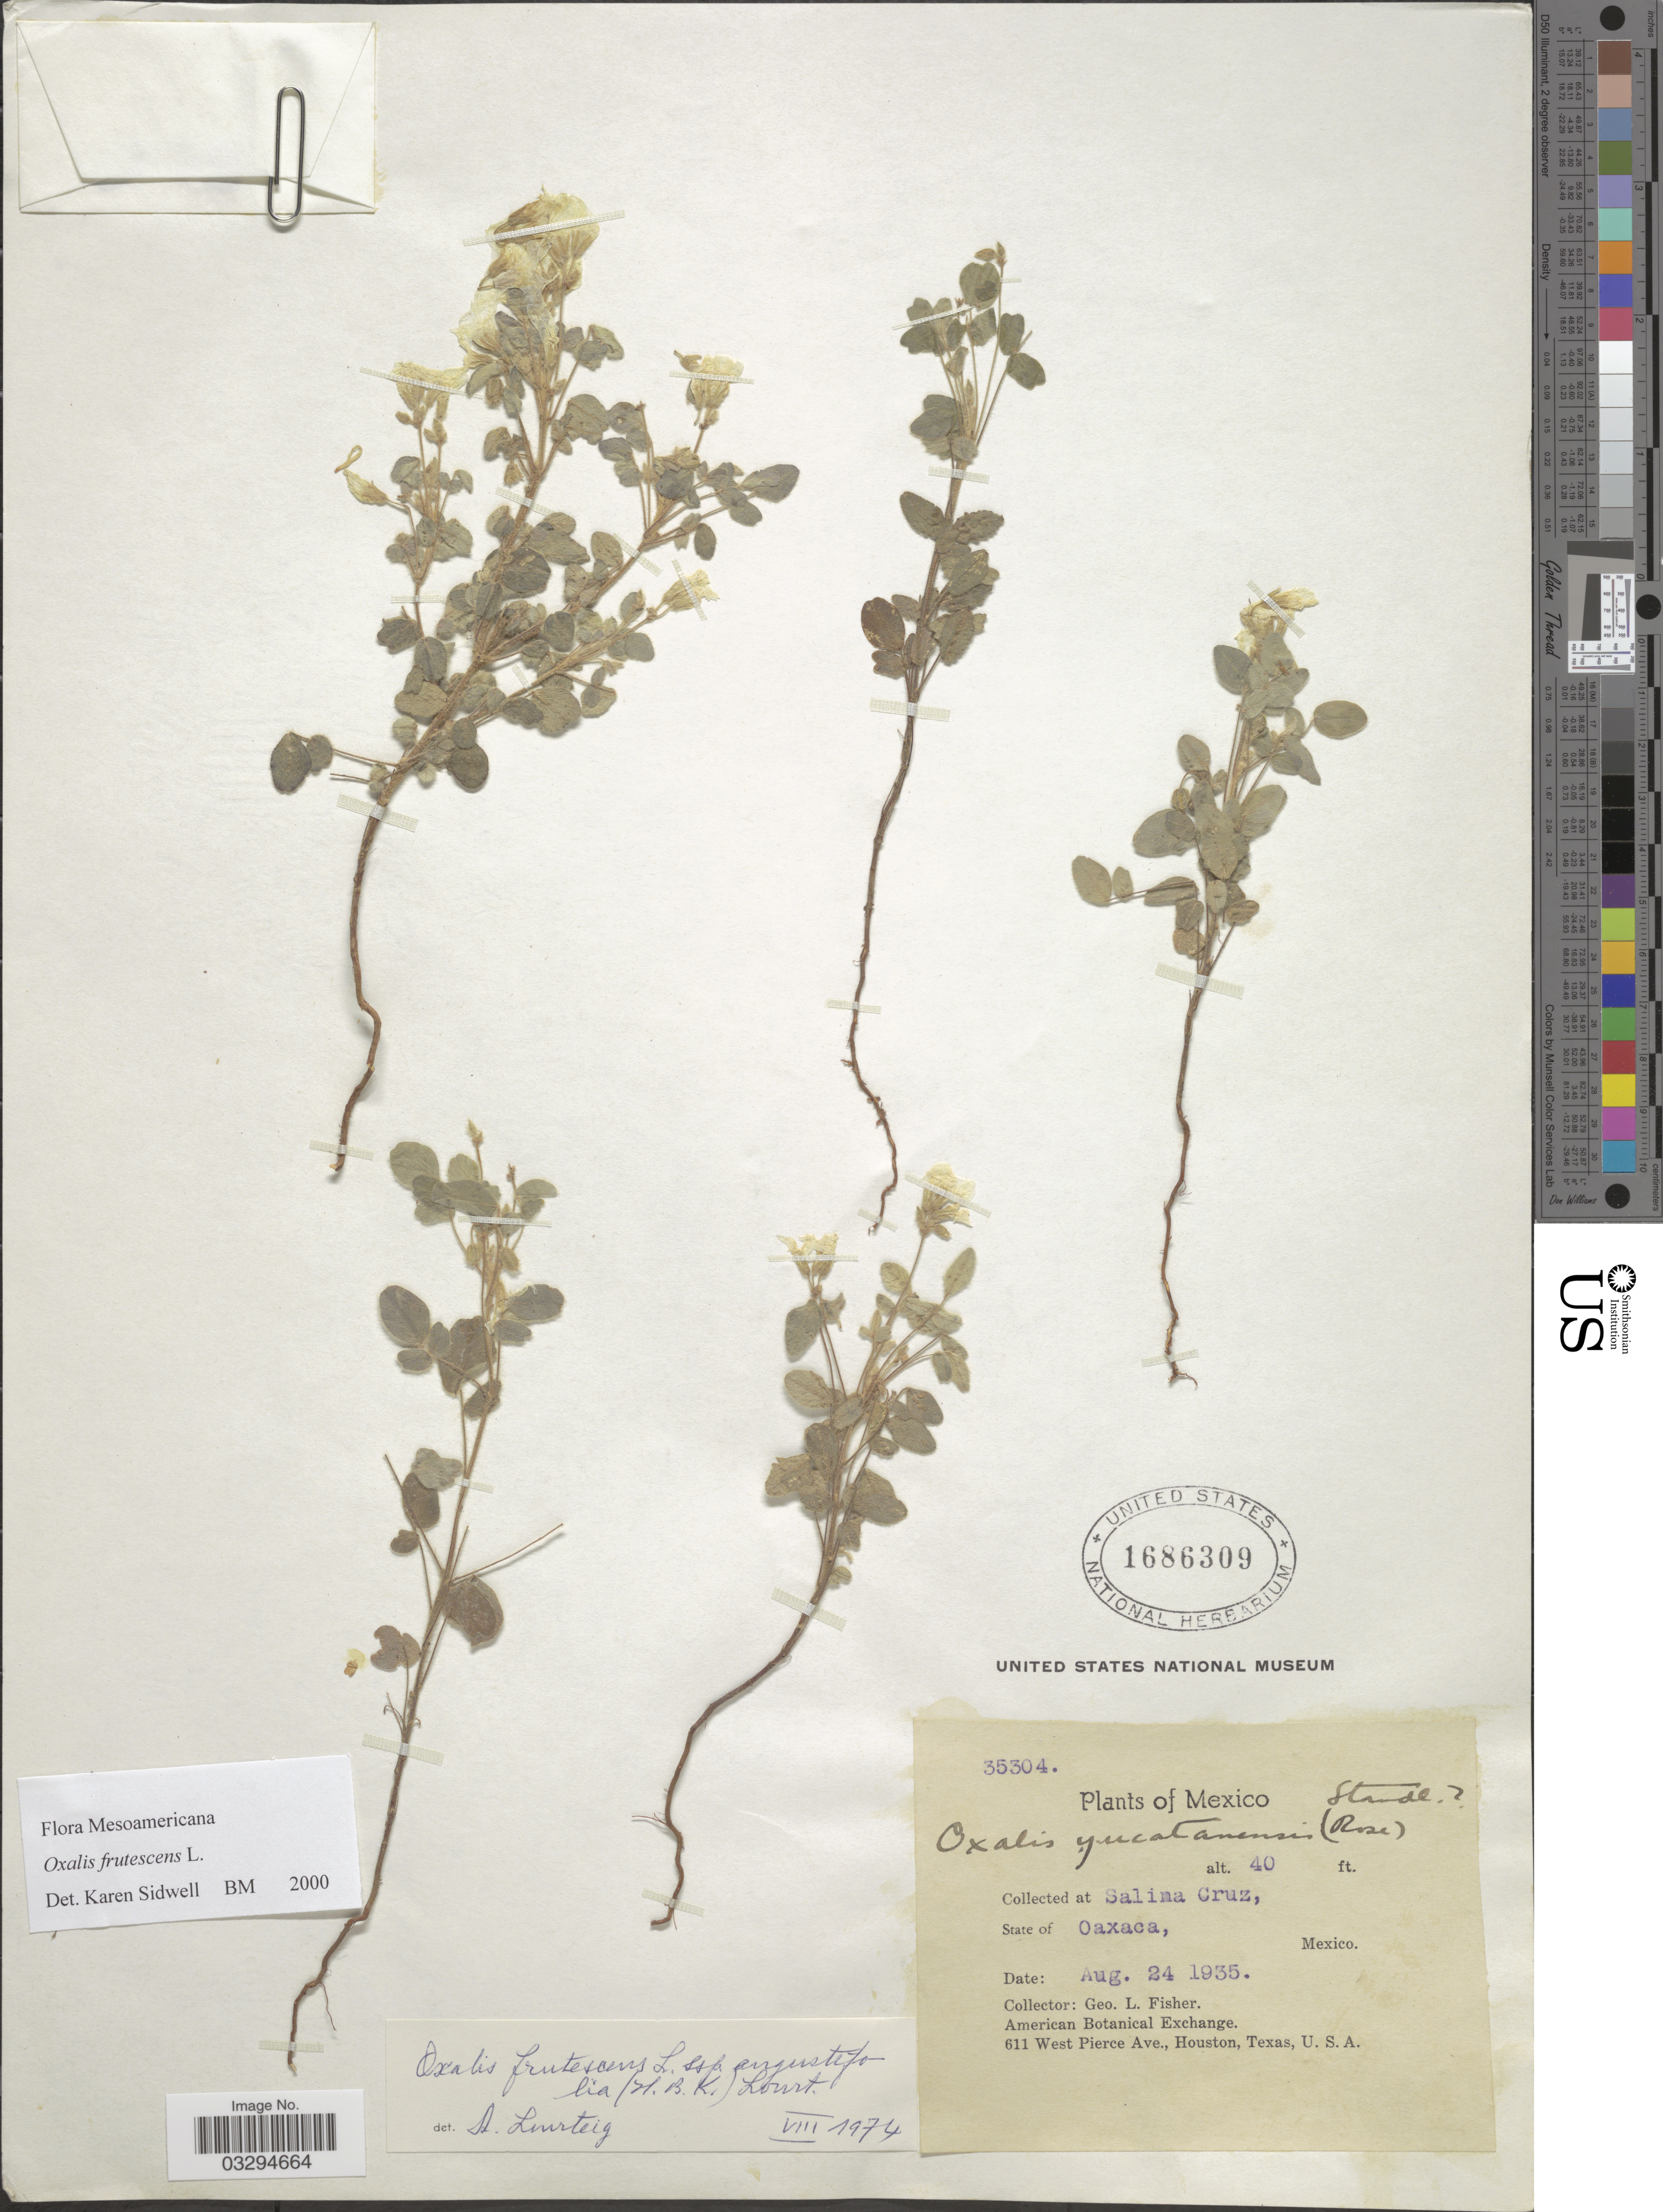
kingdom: Plantae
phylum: Tracheophyta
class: Magnoliopsida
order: Oxalidales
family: Oxalidaceae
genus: Oxalis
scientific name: Oxalis frutescens subsp. angustifolia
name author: (Kunth) Lourteig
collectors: G. L. Fisher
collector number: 35304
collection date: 1935-08-24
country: Mexico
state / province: Oaxaca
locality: Salina Cruz.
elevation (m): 12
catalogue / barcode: US 1686309